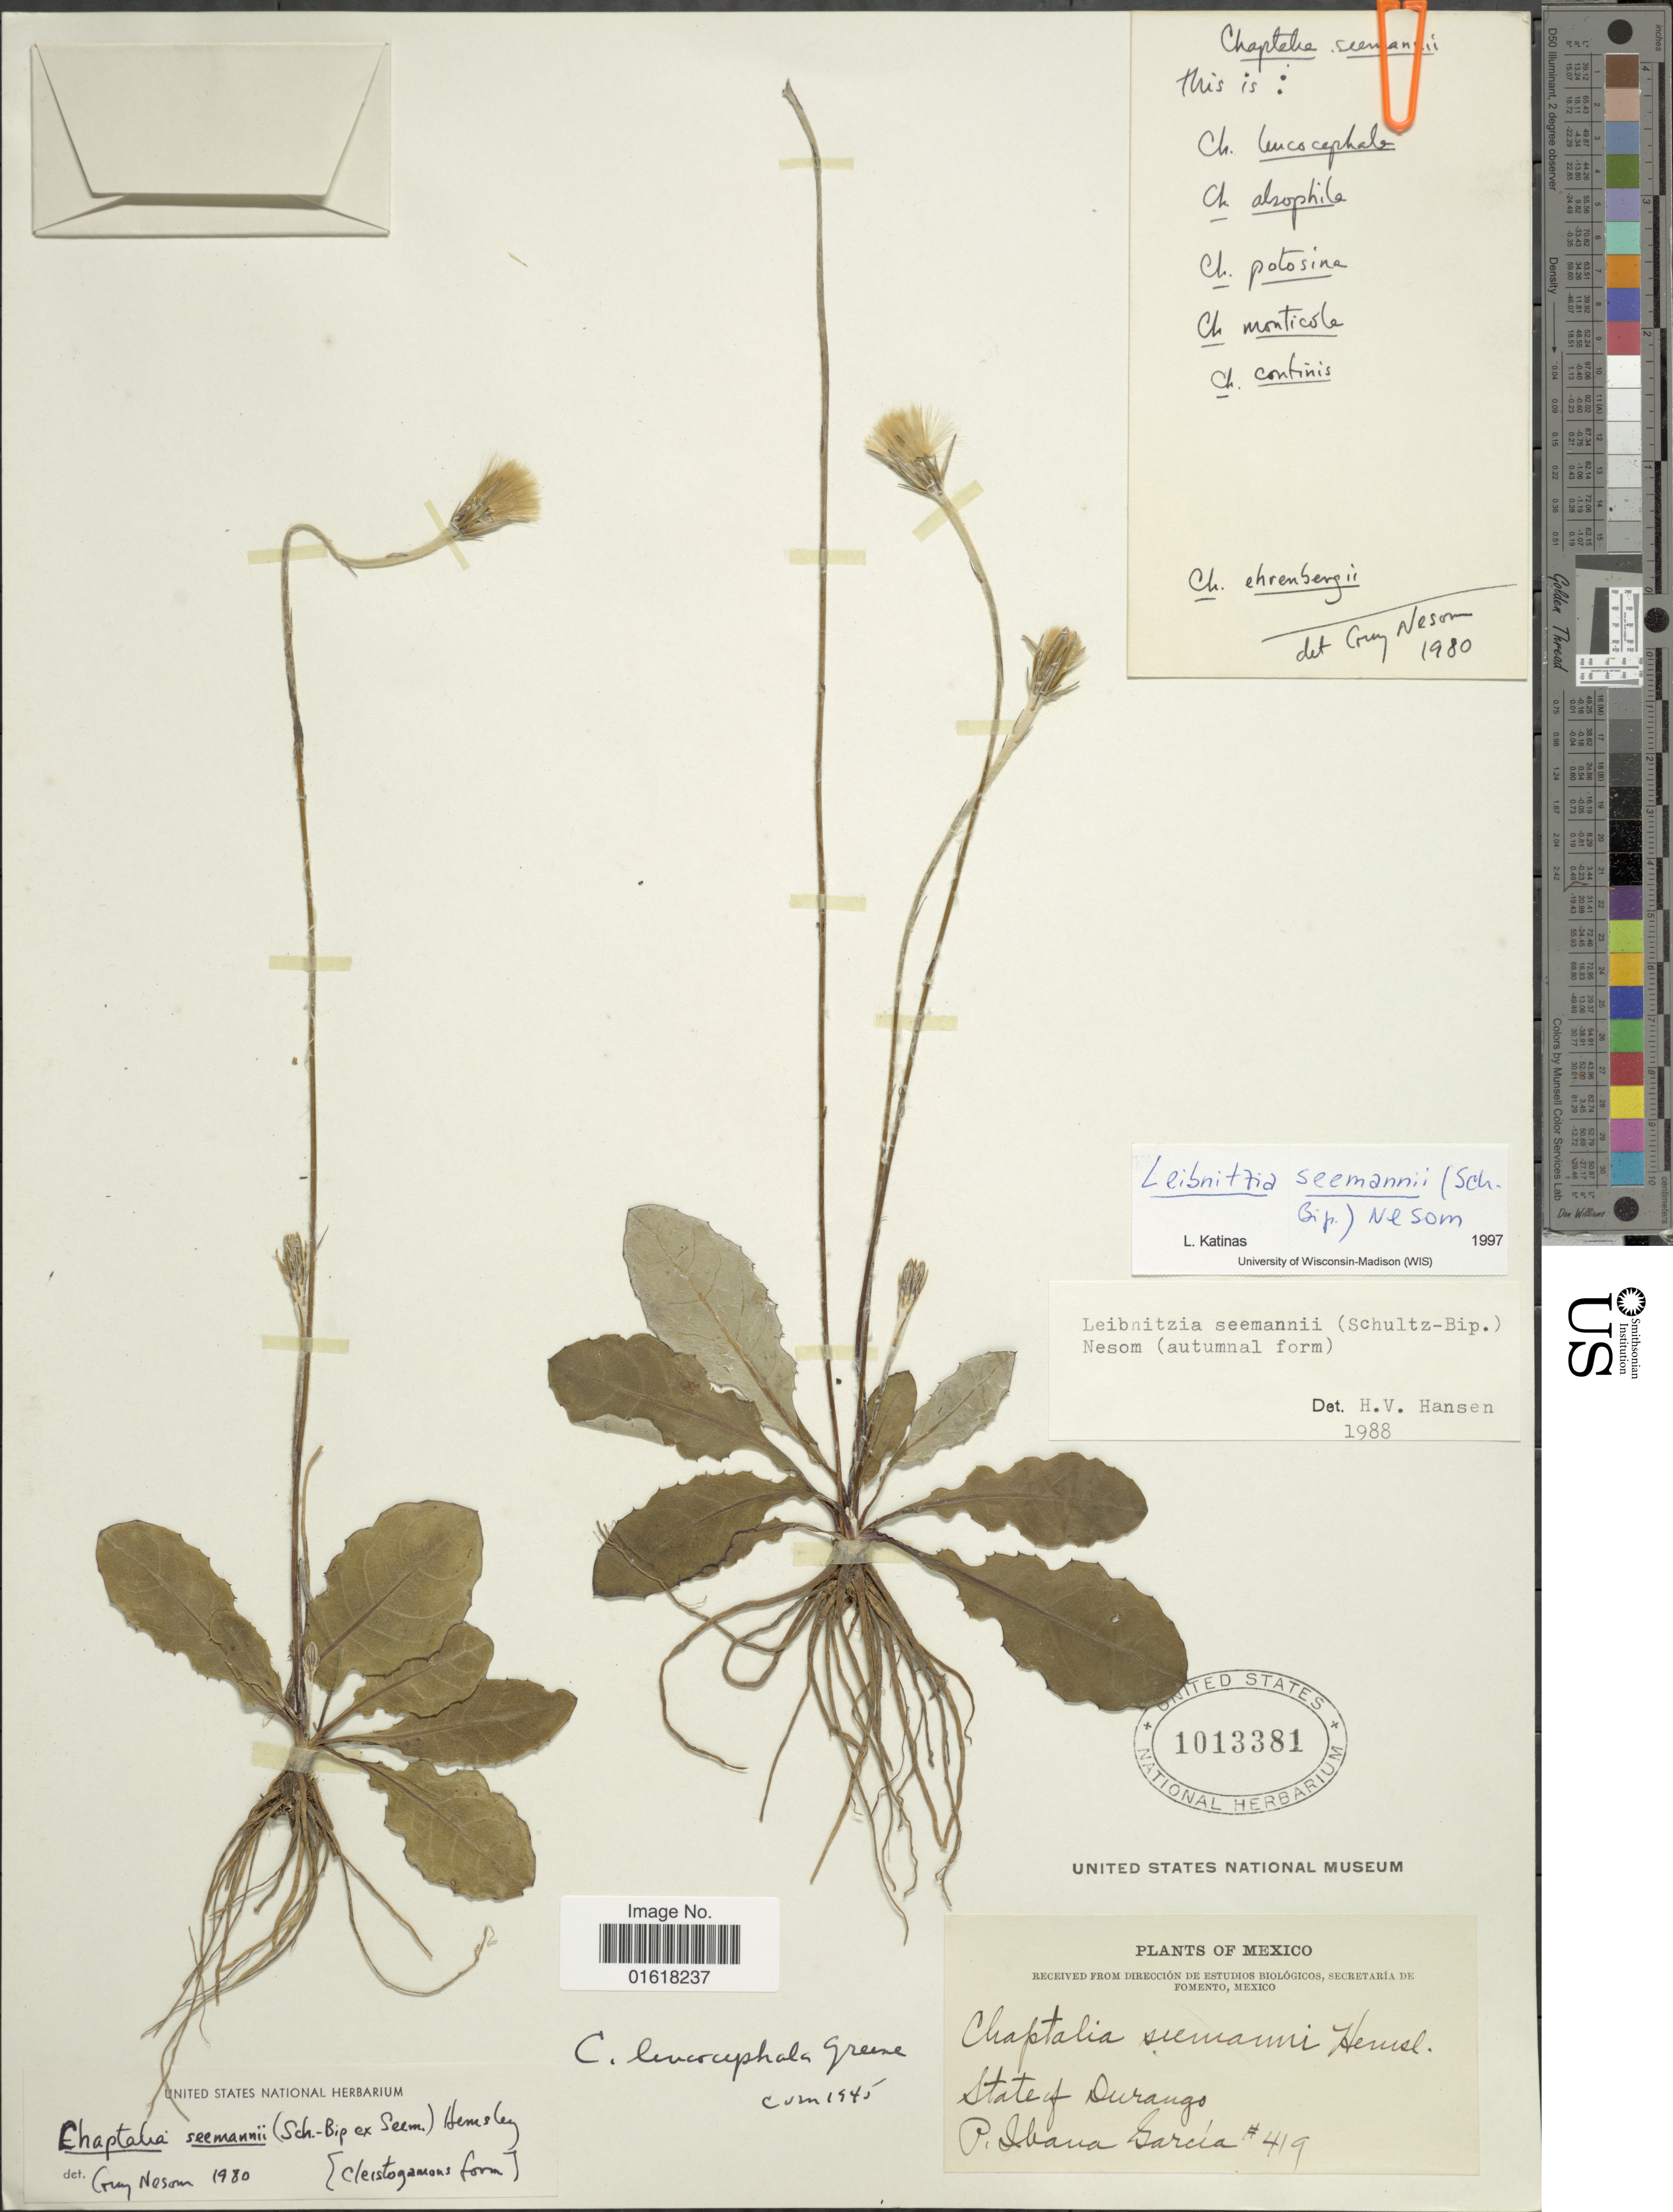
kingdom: Plantae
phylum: Tracheophyta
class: Magnoliopsida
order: Asterales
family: Asteraceae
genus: Leibnitzia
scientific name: Leibnitzia lyrata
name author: (Sch. Bip.) G.L. Nesom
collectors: P. I. Garcia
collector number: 419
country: Mexico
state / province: Durango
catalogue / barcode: US 1013381